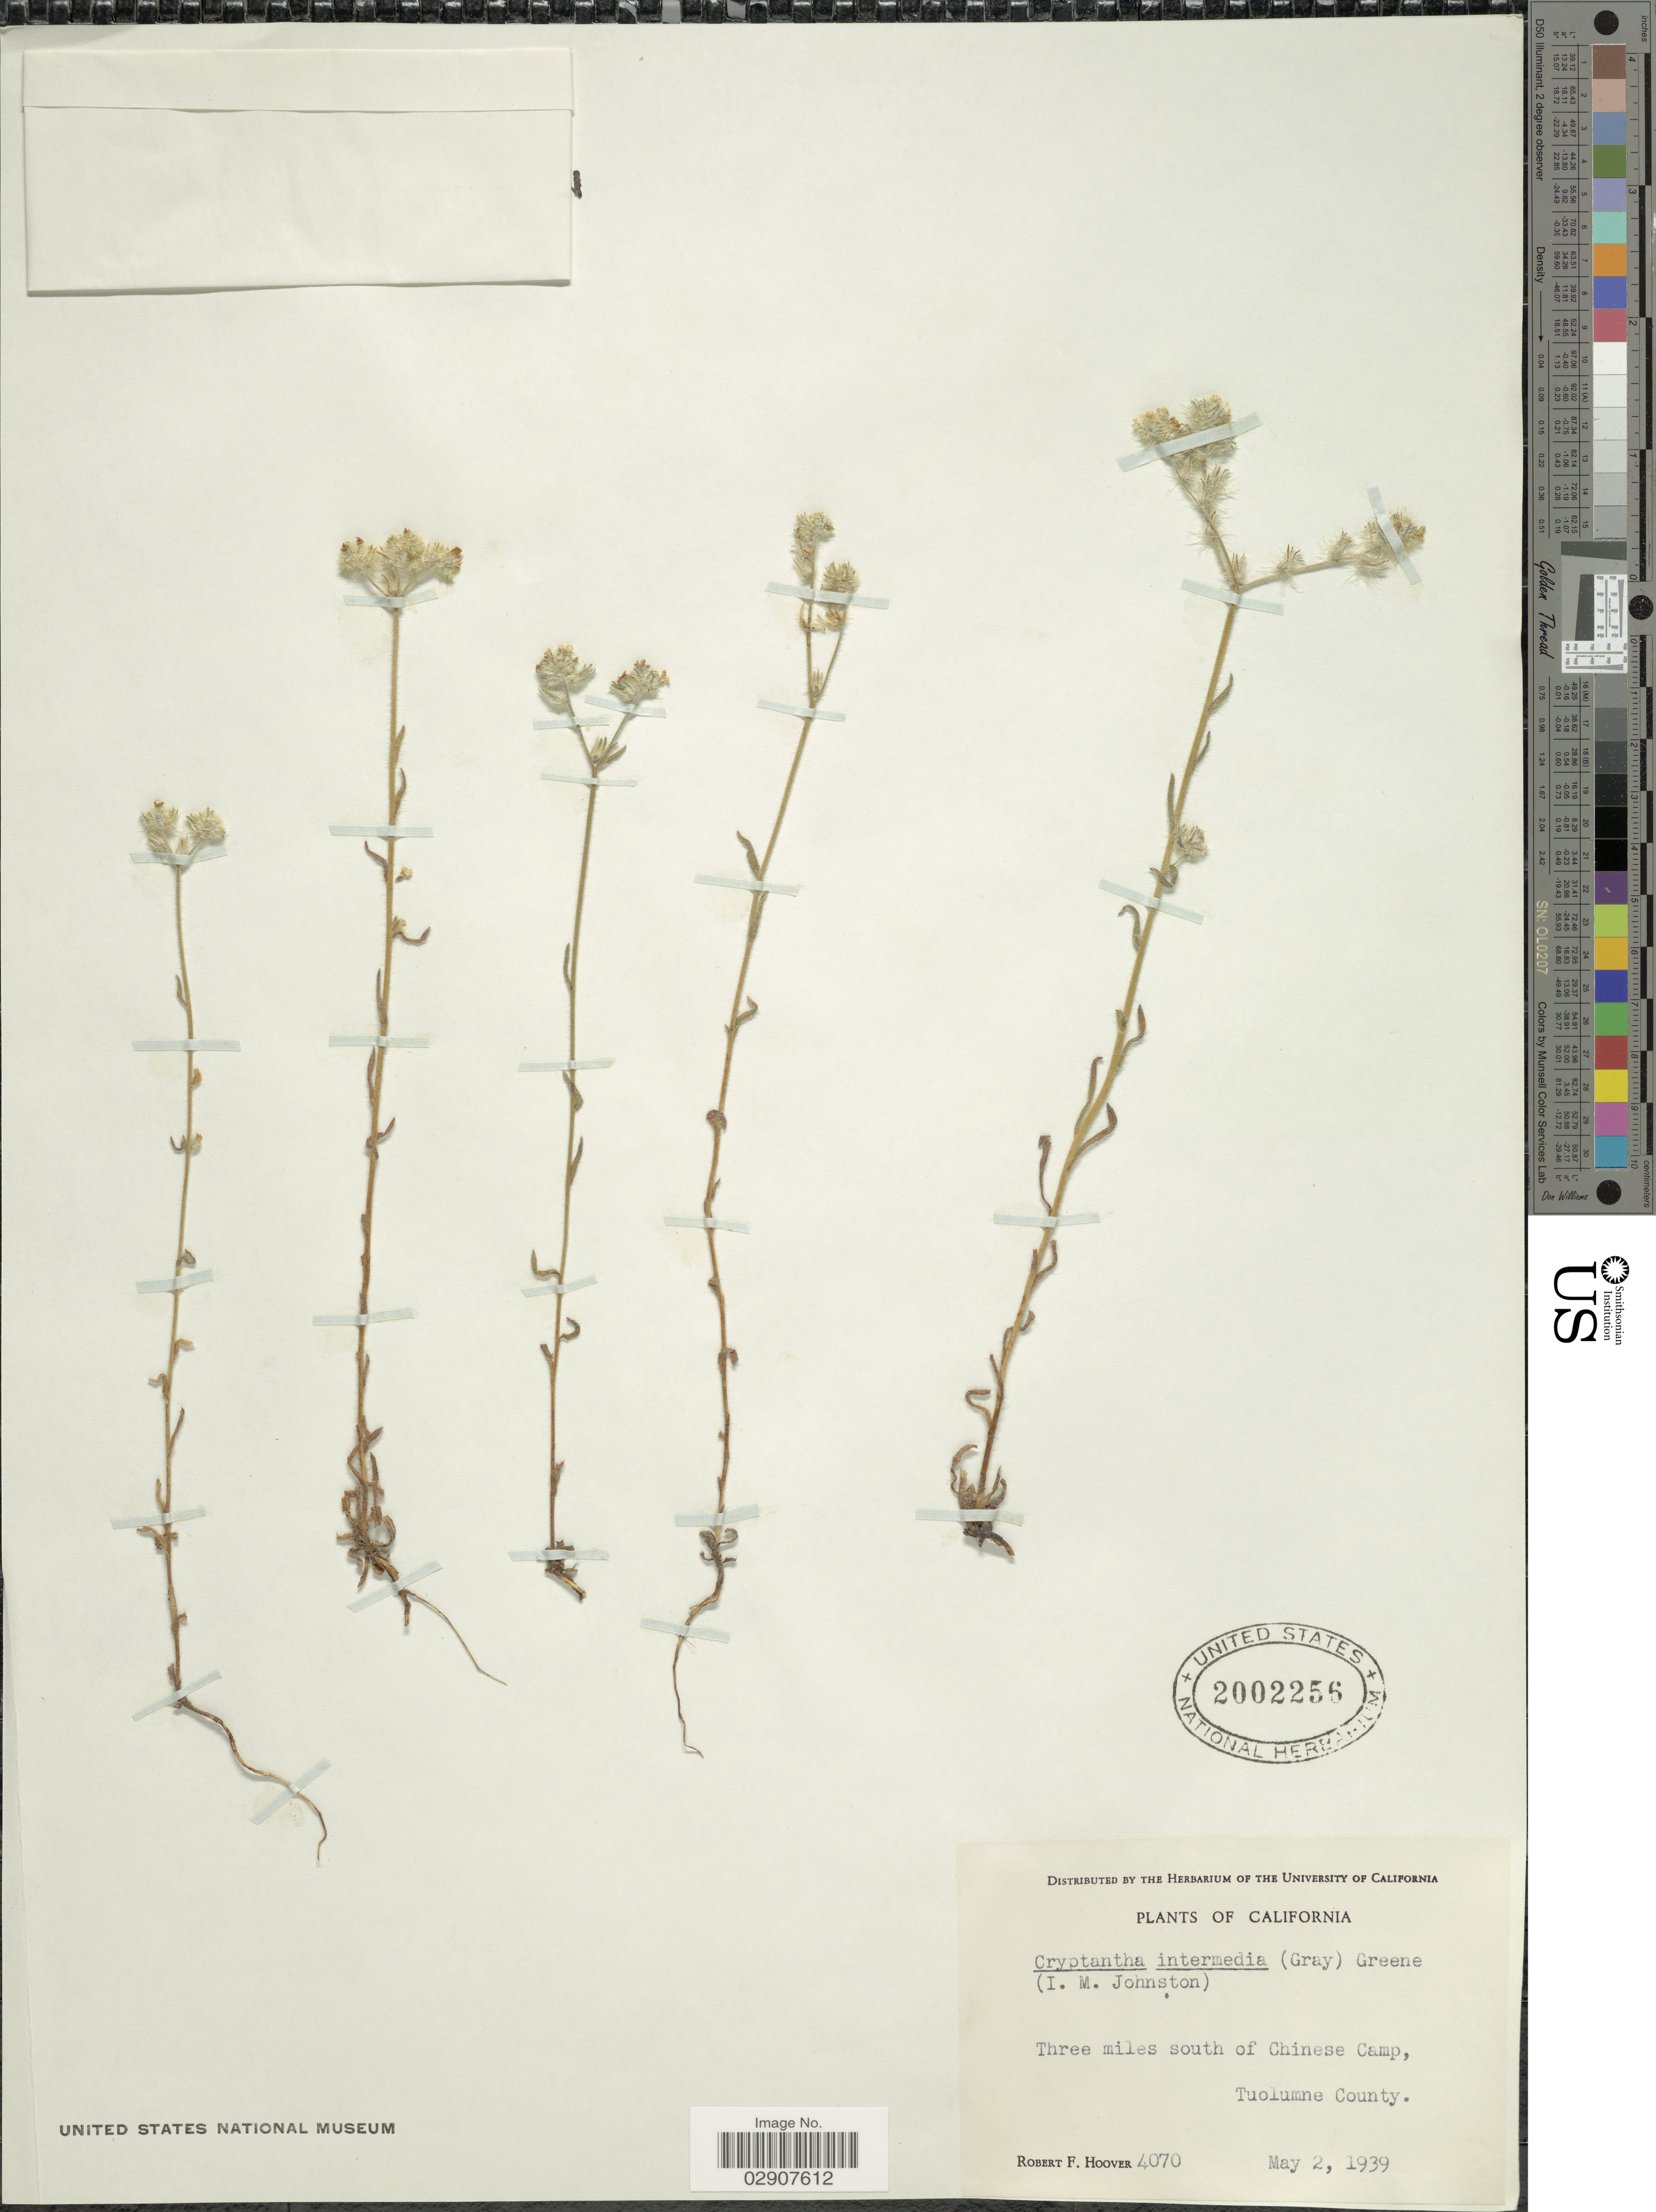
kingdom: Plantae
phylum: Tracheophyta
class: Magnoliopsida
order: Boraginales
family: Boraginaceae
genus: Cryptantha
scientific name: Cryptantha intermedia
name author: (A. Gray) Greene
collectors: R. F. Hoover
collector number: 4070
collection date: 1939-05-02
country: United States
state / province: California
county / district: Tuolumne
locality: Three miles south of Chinese Camp, Tuolumne County.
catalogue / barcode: US 2002256